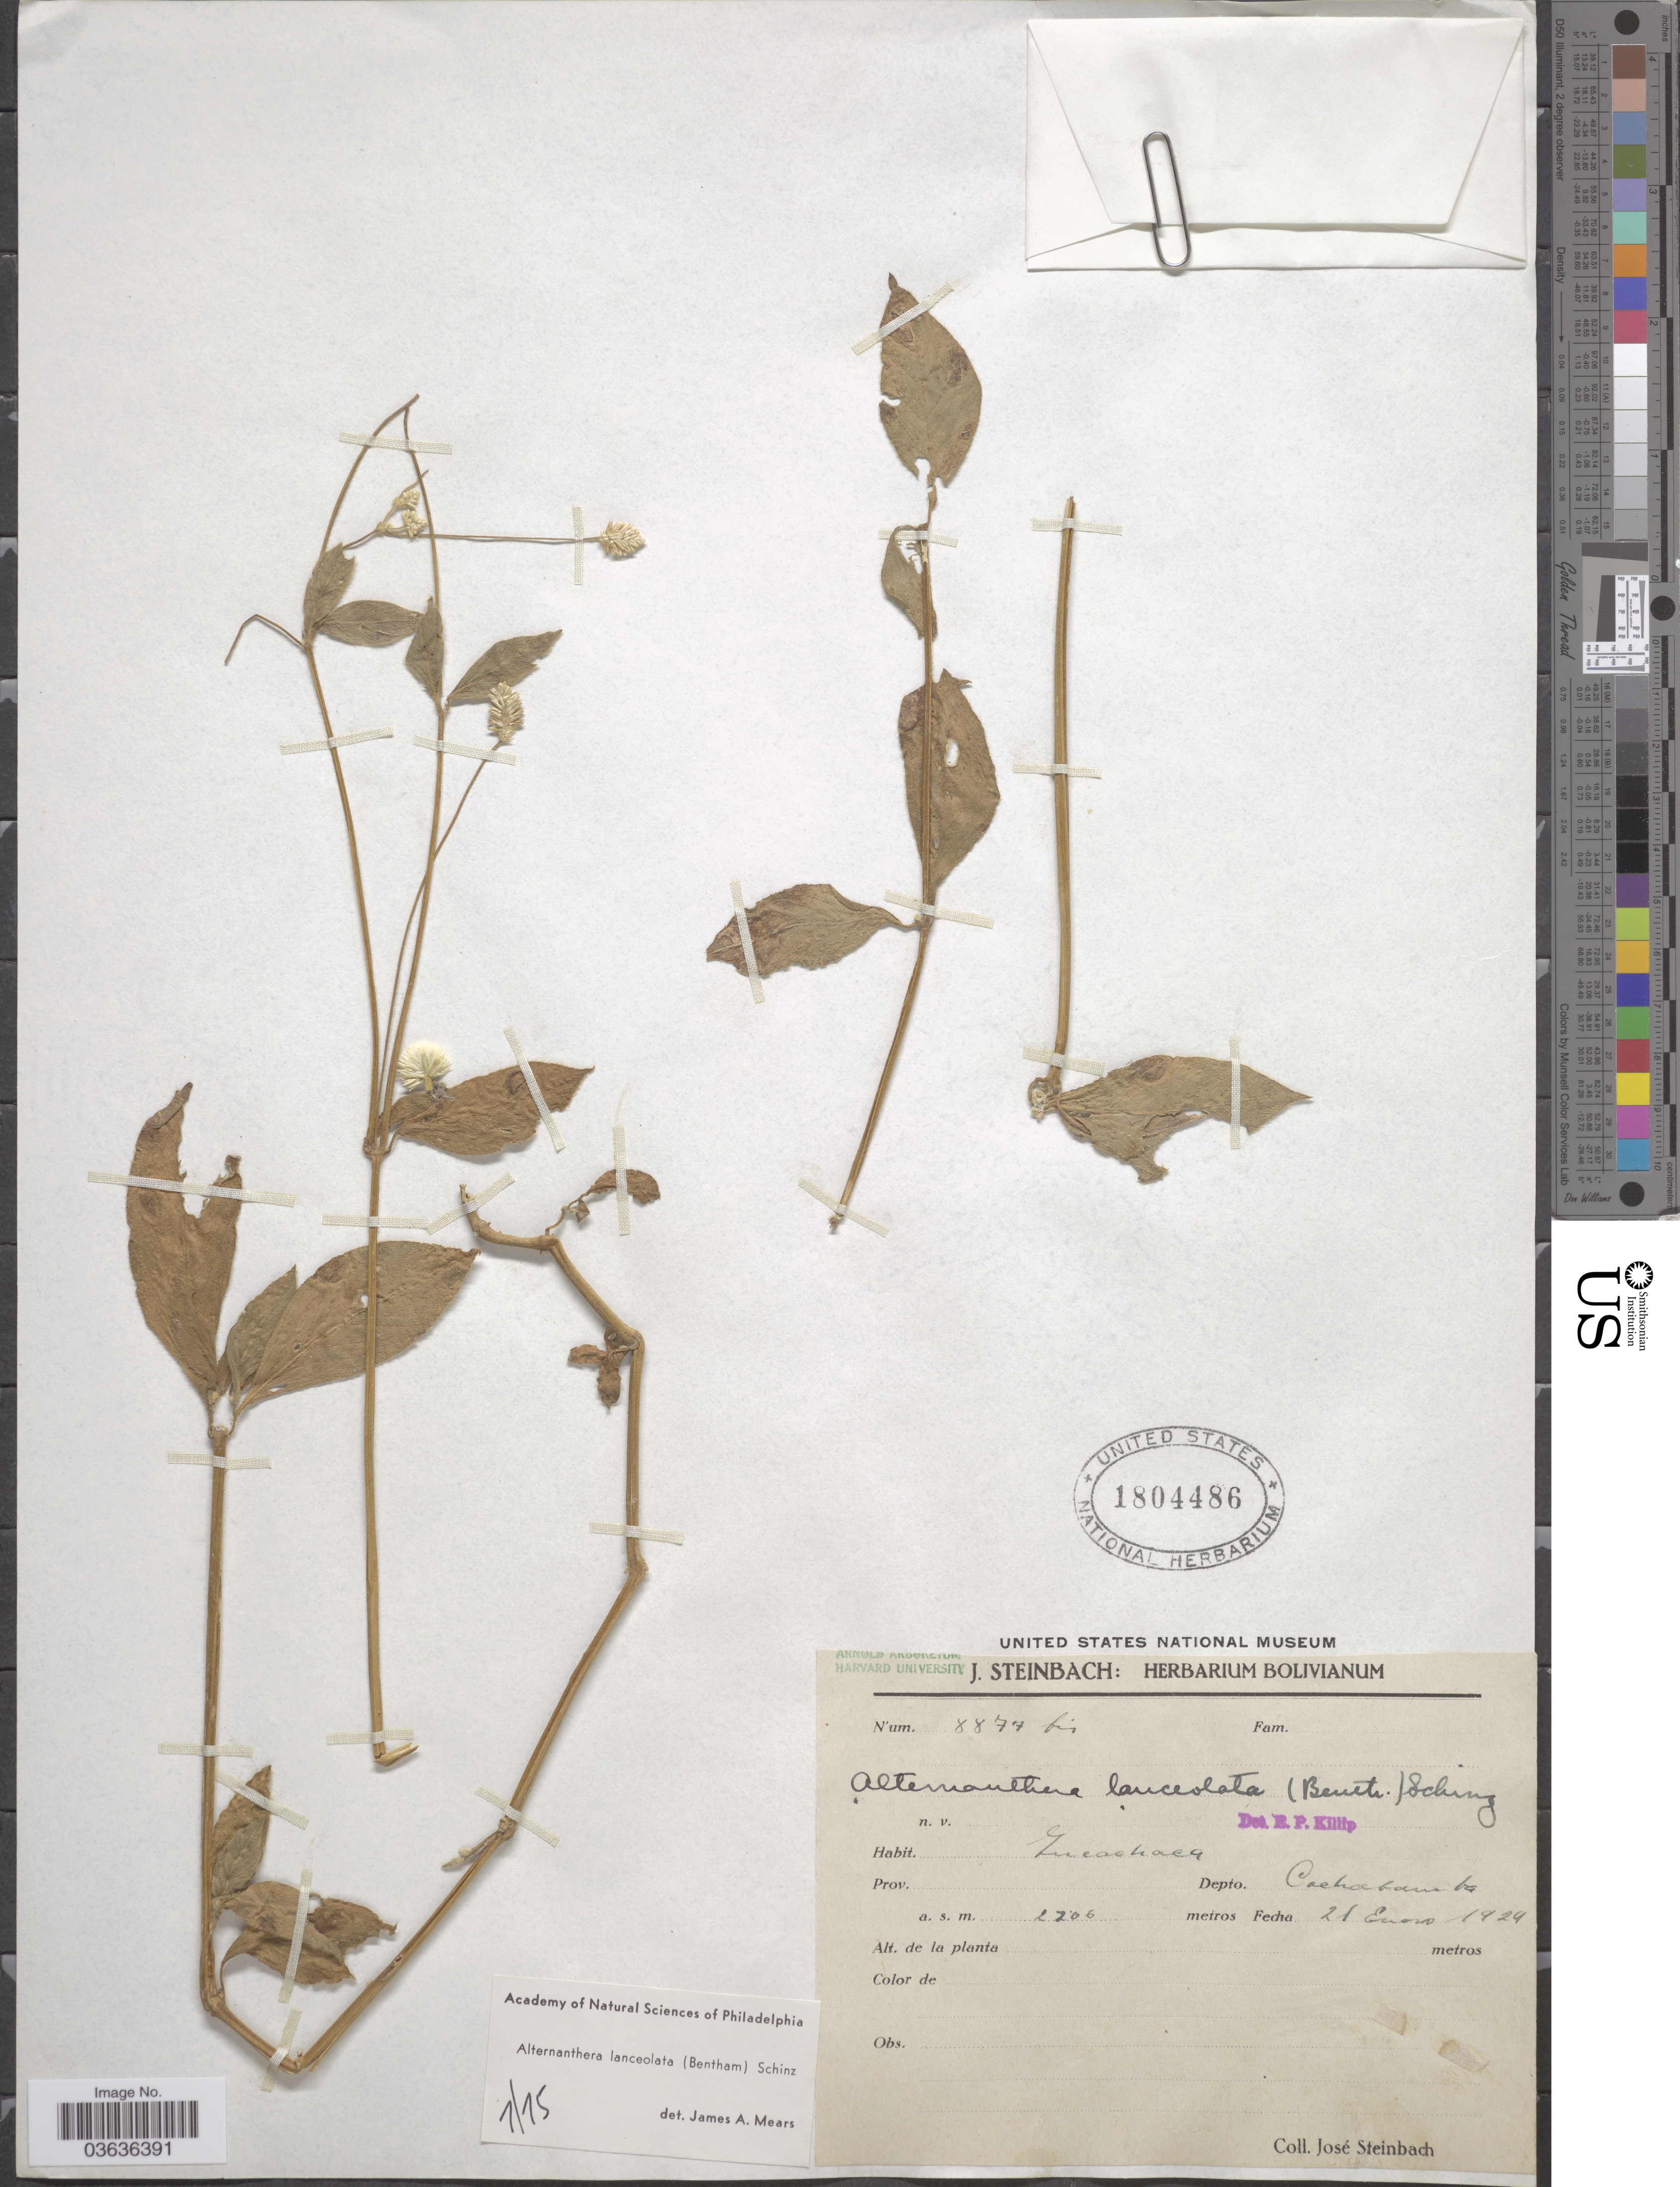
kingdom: Plantae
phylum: Tracheophyta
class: Magnoliopsida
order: Caryophyllales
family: Amaranthaceae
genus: Alternanthera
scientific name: Alternanthera lanceolata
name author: (Benth.) Schinz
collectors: J. Steinbach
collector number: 8877bis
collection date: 1929-01-21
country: Bolivia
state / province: Cochabamba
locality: Zucachaca. Depto. Cochabamba.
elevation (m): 2706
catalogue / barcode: US 1804486